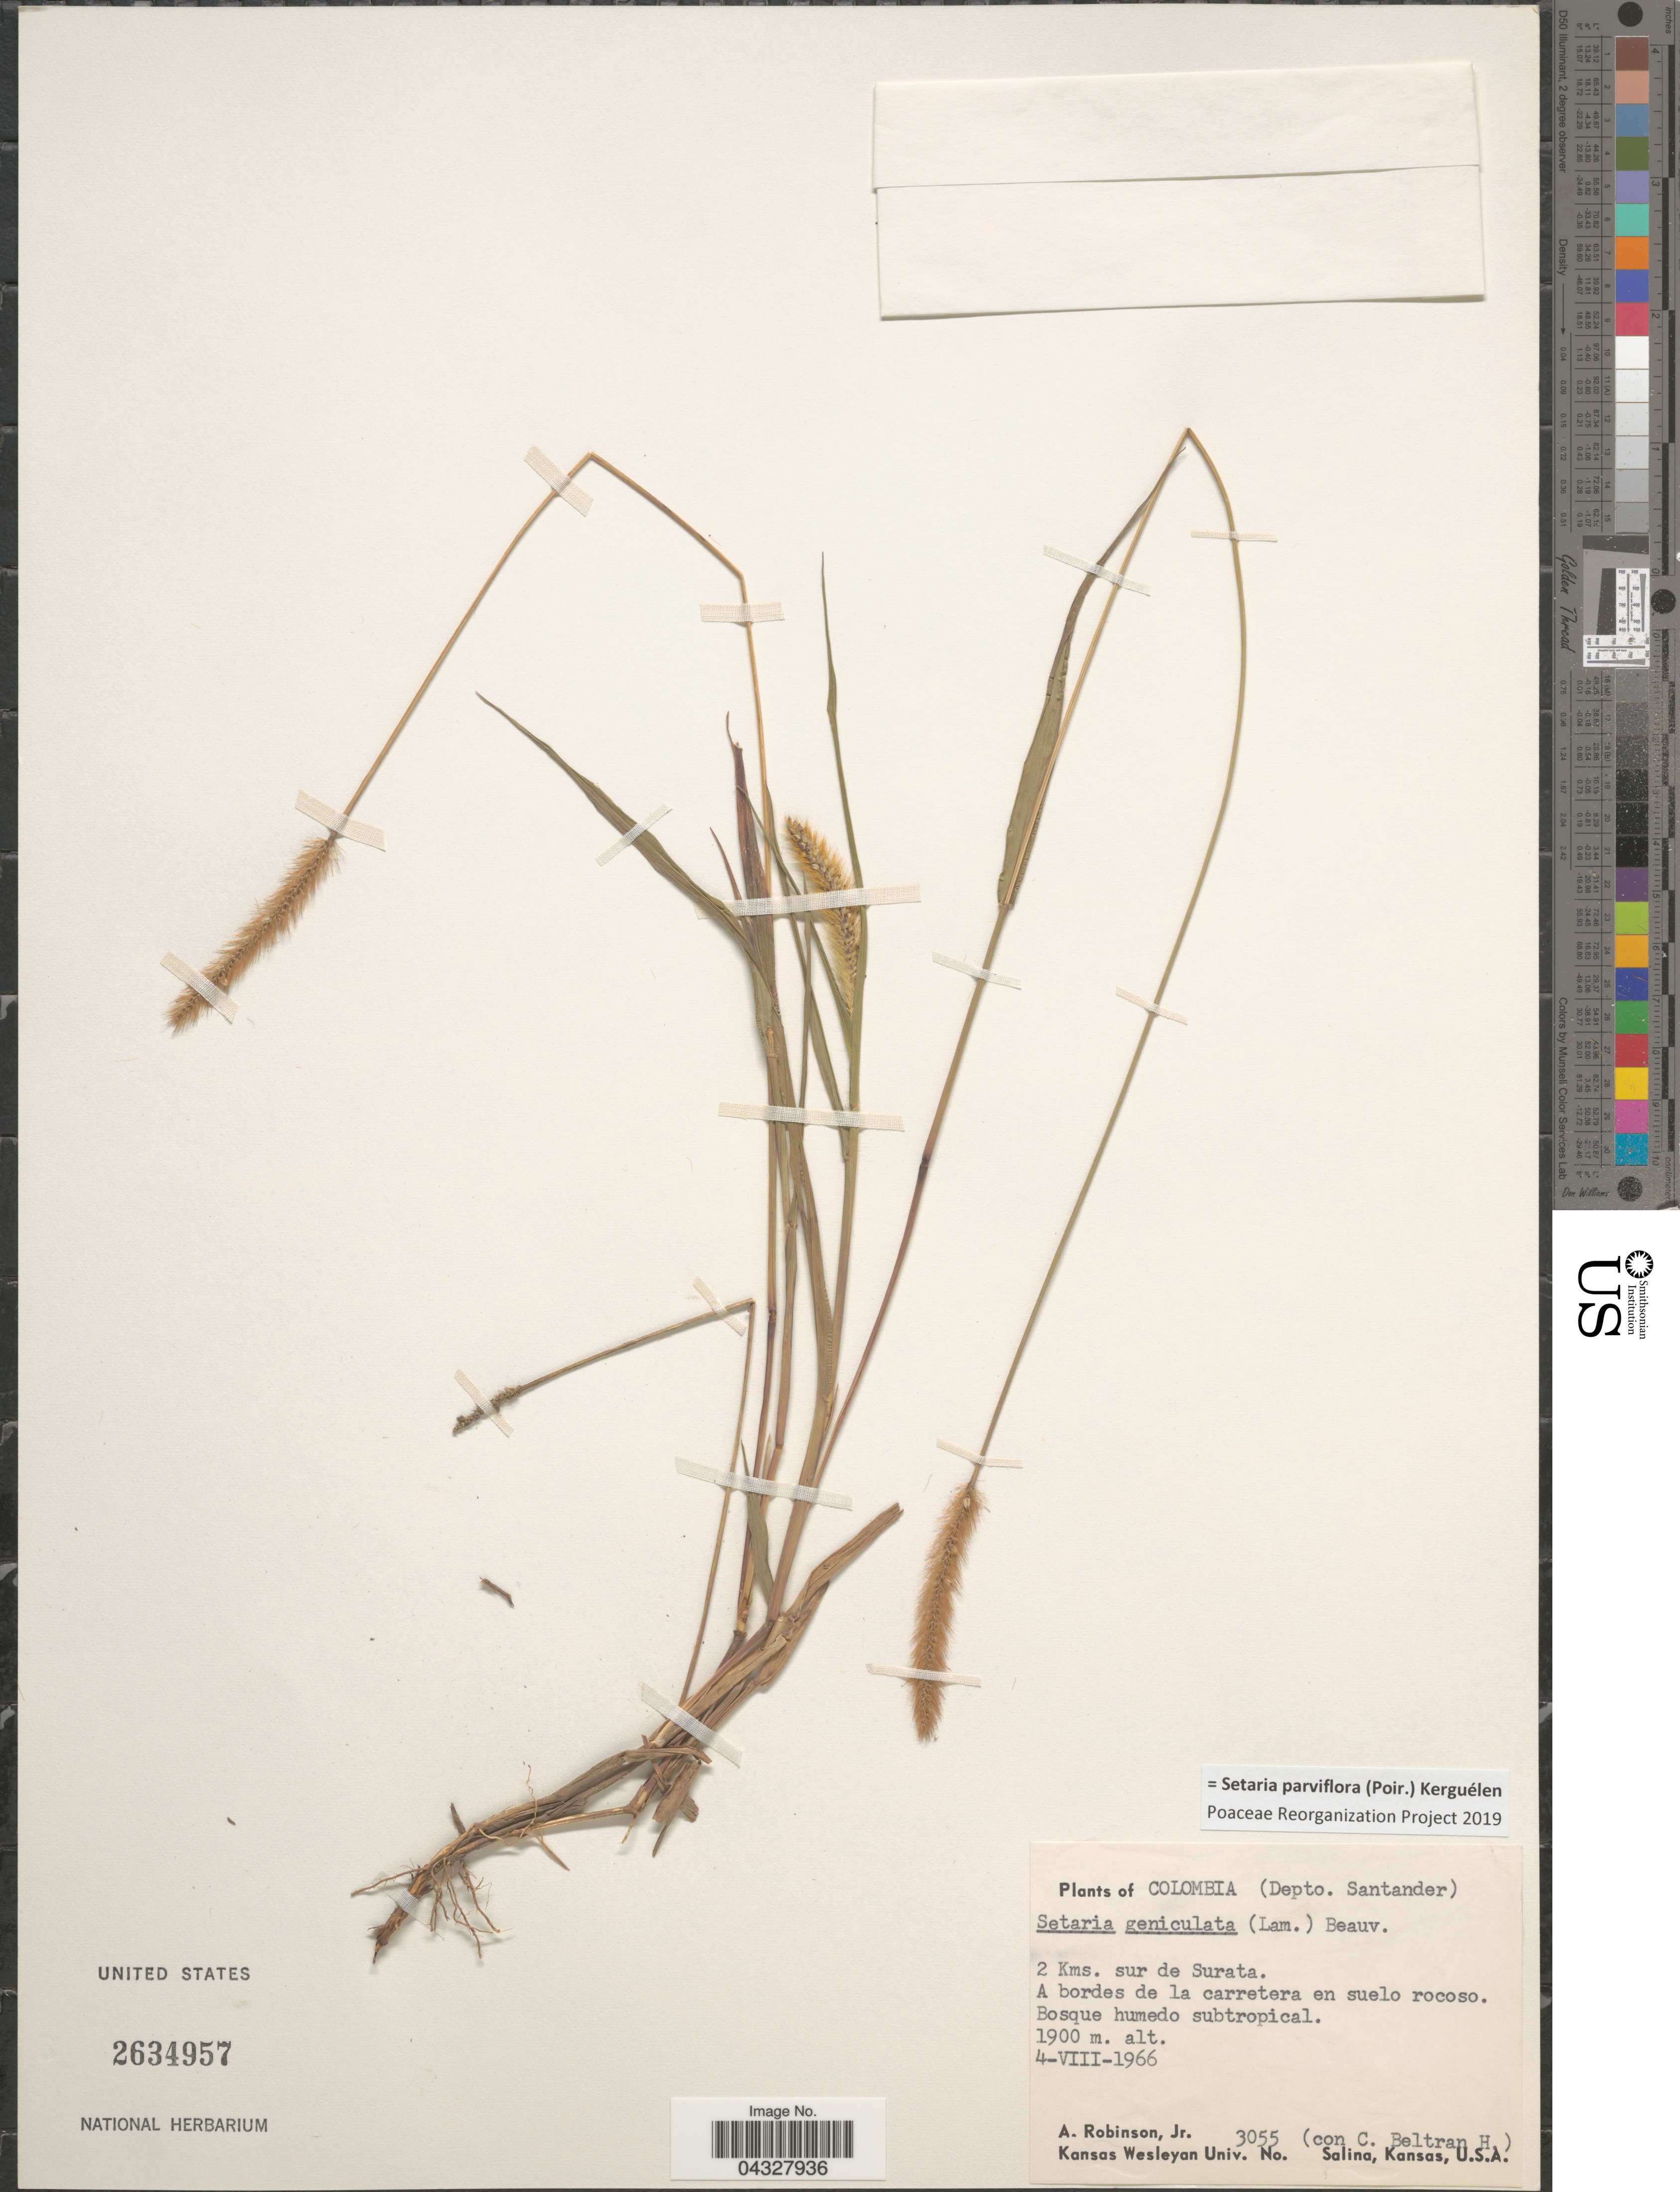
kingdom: Plantae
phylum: Tracheophyta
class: Liliopsida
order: Poales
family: Poaceae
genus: Setaria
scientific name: Setaria parviflora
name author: (Poir.) Kerguélen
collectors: A. Robinson Jr. & C. Beltran H.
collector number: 3055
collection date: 1966-08-04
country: Colombia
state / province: Santander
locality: (Depto. Santander). 2 Kms. sur de Surata.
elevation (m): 1900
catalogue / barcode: US 2634957